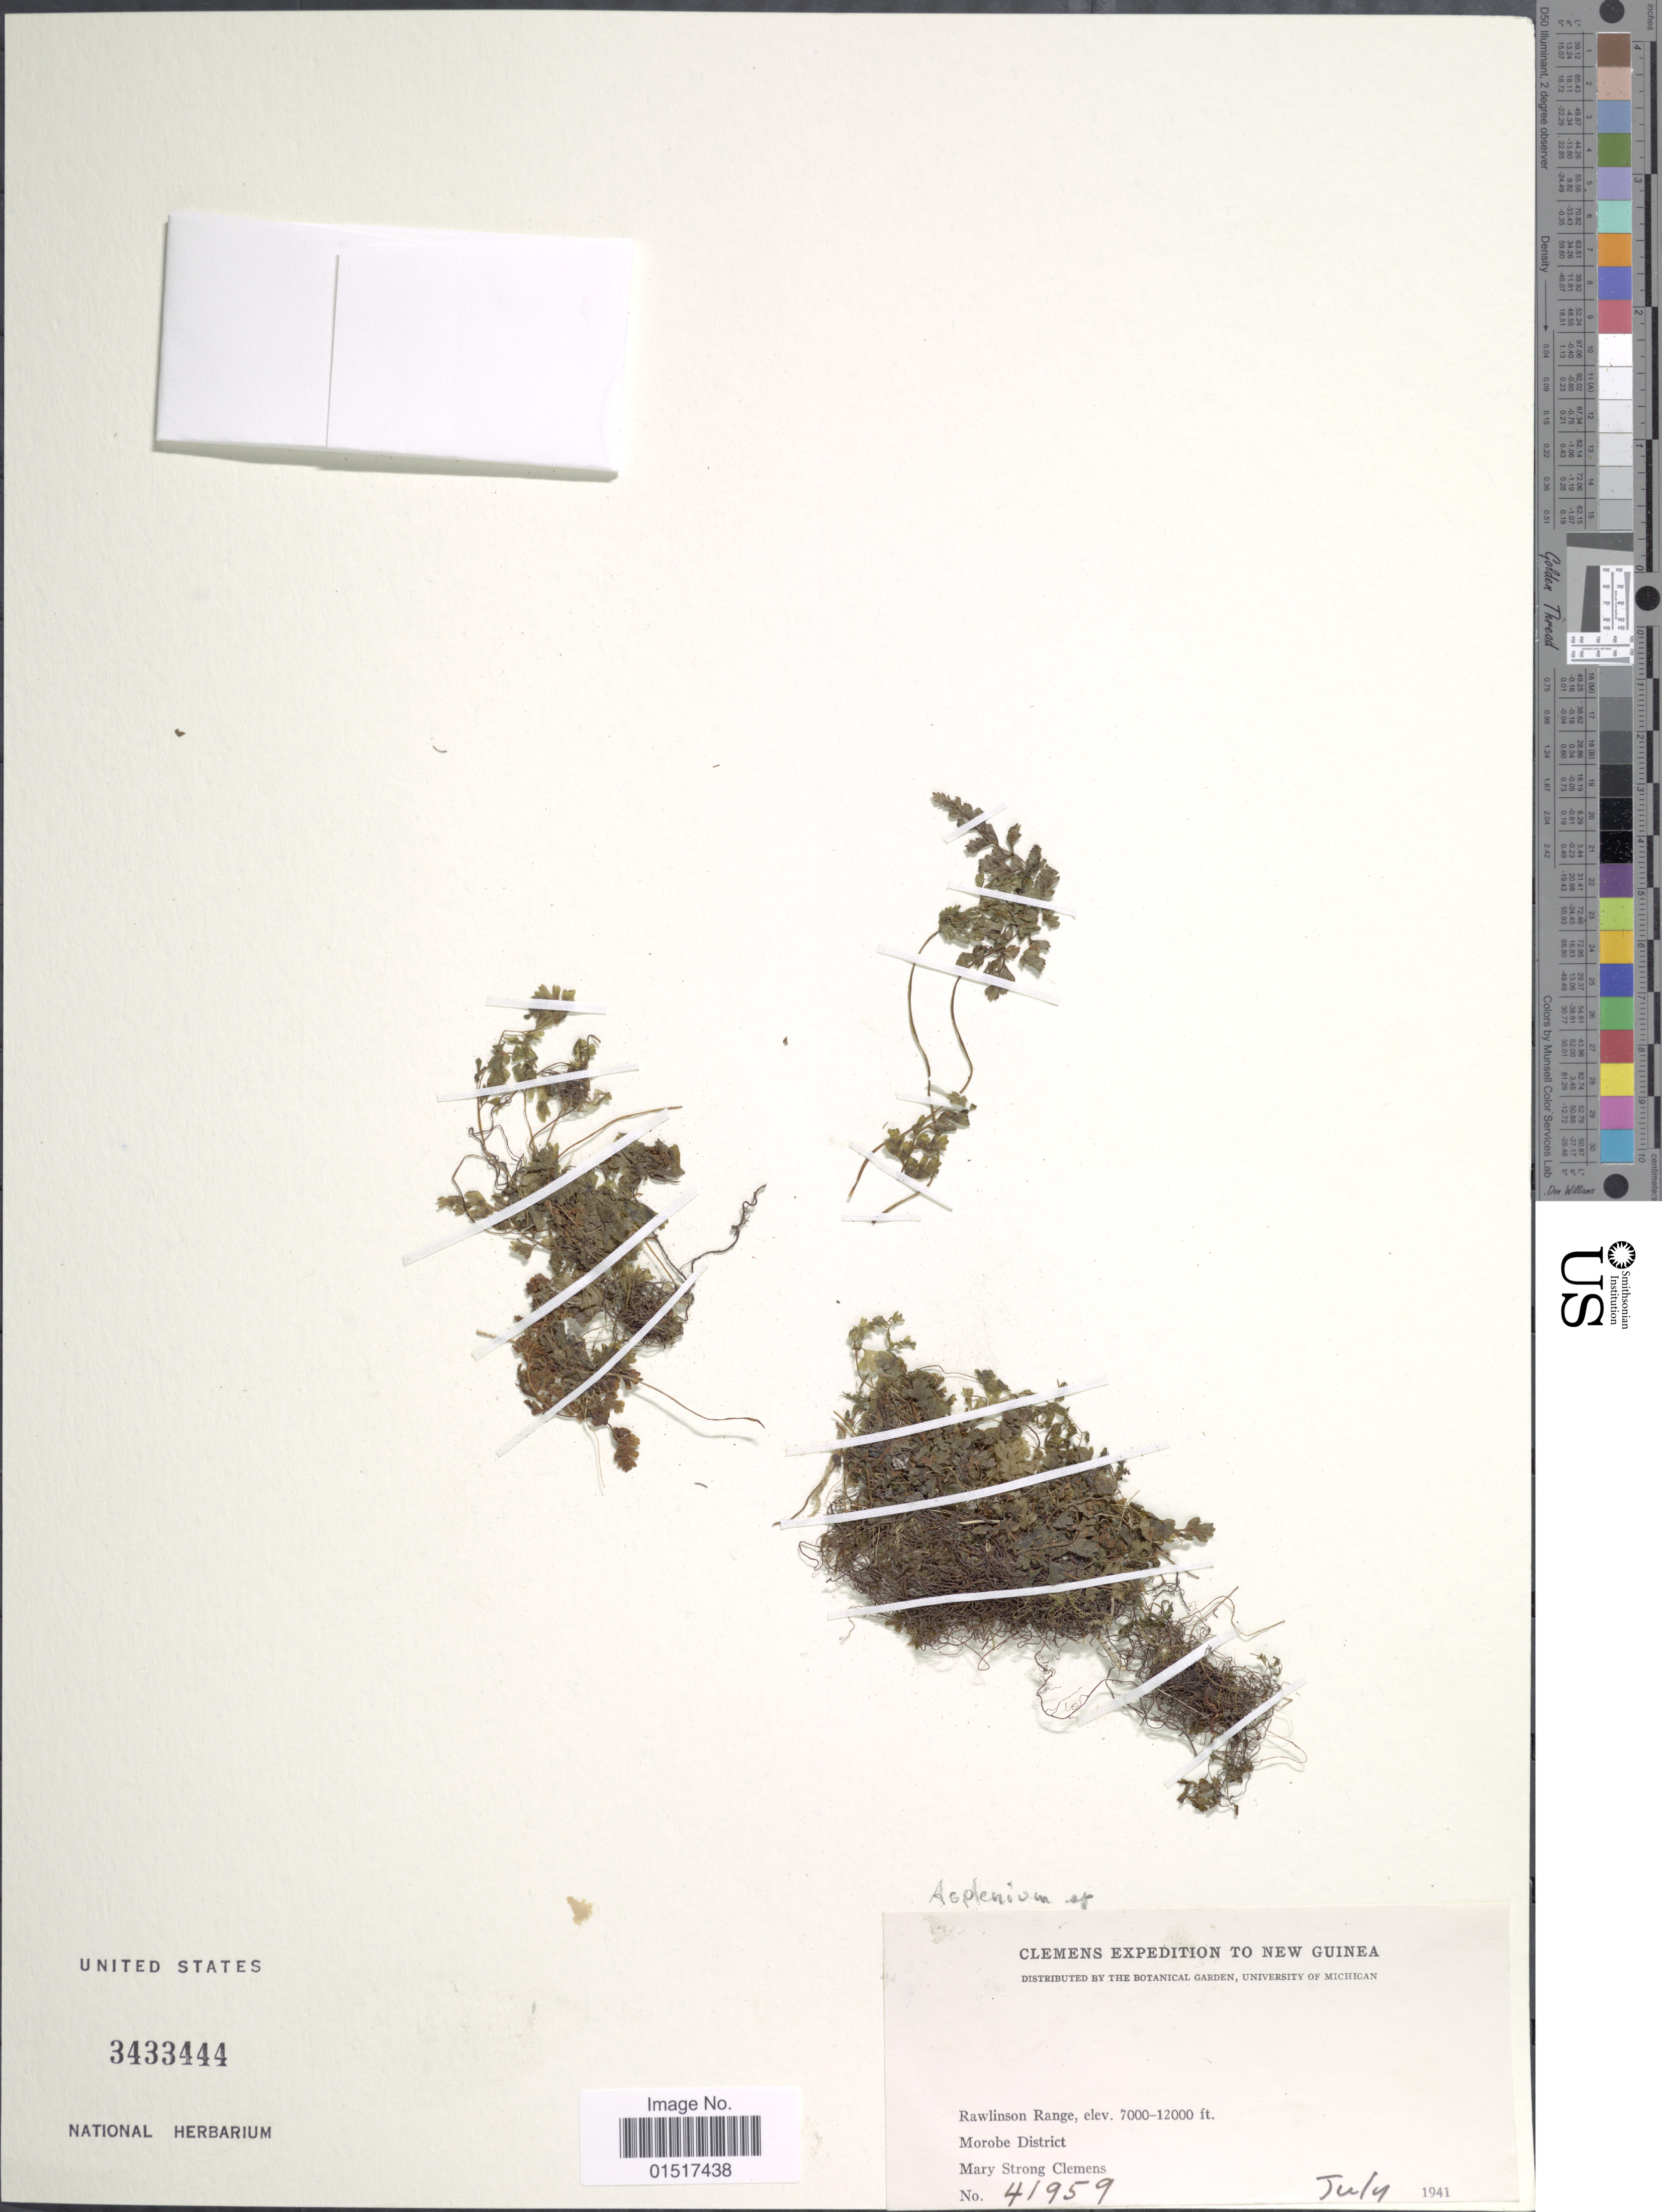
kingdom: Plantae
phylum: Tracheophyta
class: Polypodiopsida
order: Polypodiales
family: Aspleniaceae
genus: Asplenium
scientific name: Asplenium sp.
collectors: M. S. Clemens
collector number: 41959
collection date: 1941-07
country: Papua New Guinea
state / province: Morobe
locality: New Guinea. Rawlinson Range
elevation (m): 2134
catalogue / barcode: US 3433444